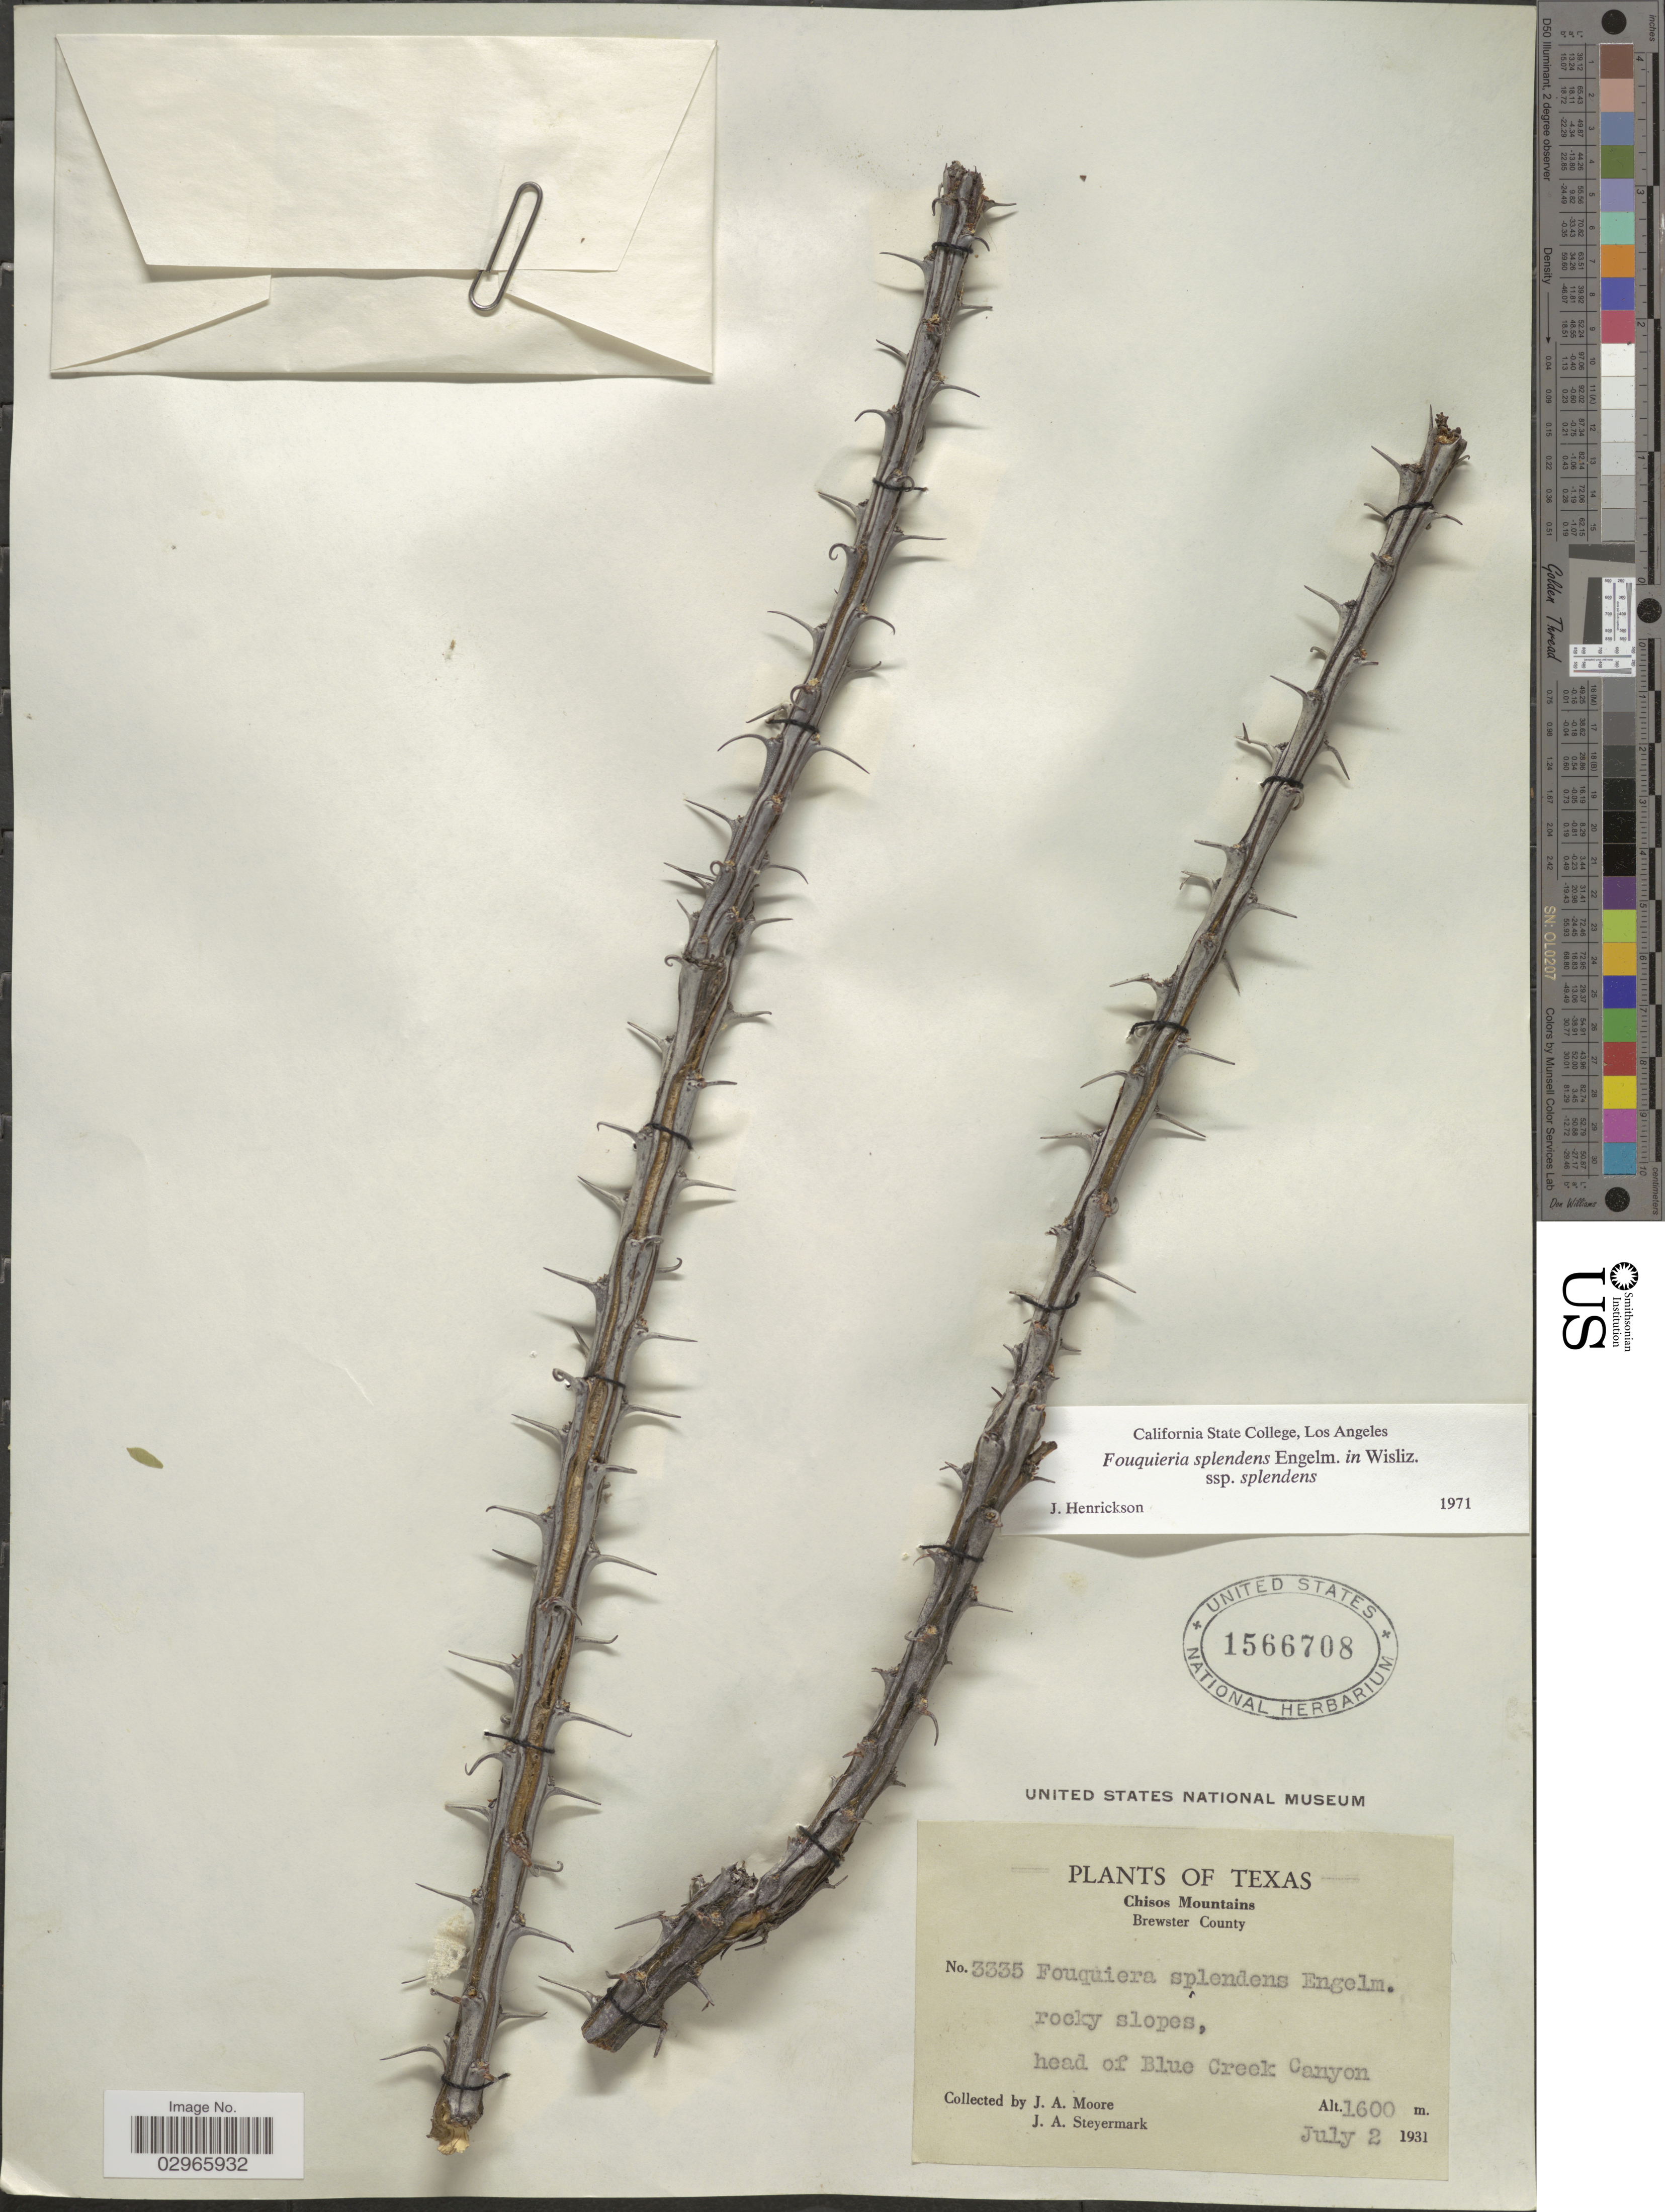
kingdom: Plantae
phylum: Tracheophyta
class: Magnoliopsida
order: Ericales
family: Fouquieriaceae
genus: Fouquieria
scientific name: Fouquieria splendens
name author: Engelm.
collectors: J. A. Moore & J. Steyermark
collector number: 3335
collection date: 1931-07-02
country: United States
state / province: Texas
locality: Chisos Mountains. Brewster County. Head of Blue Creek Canyon.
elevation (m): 1600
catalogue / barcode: US 1566708